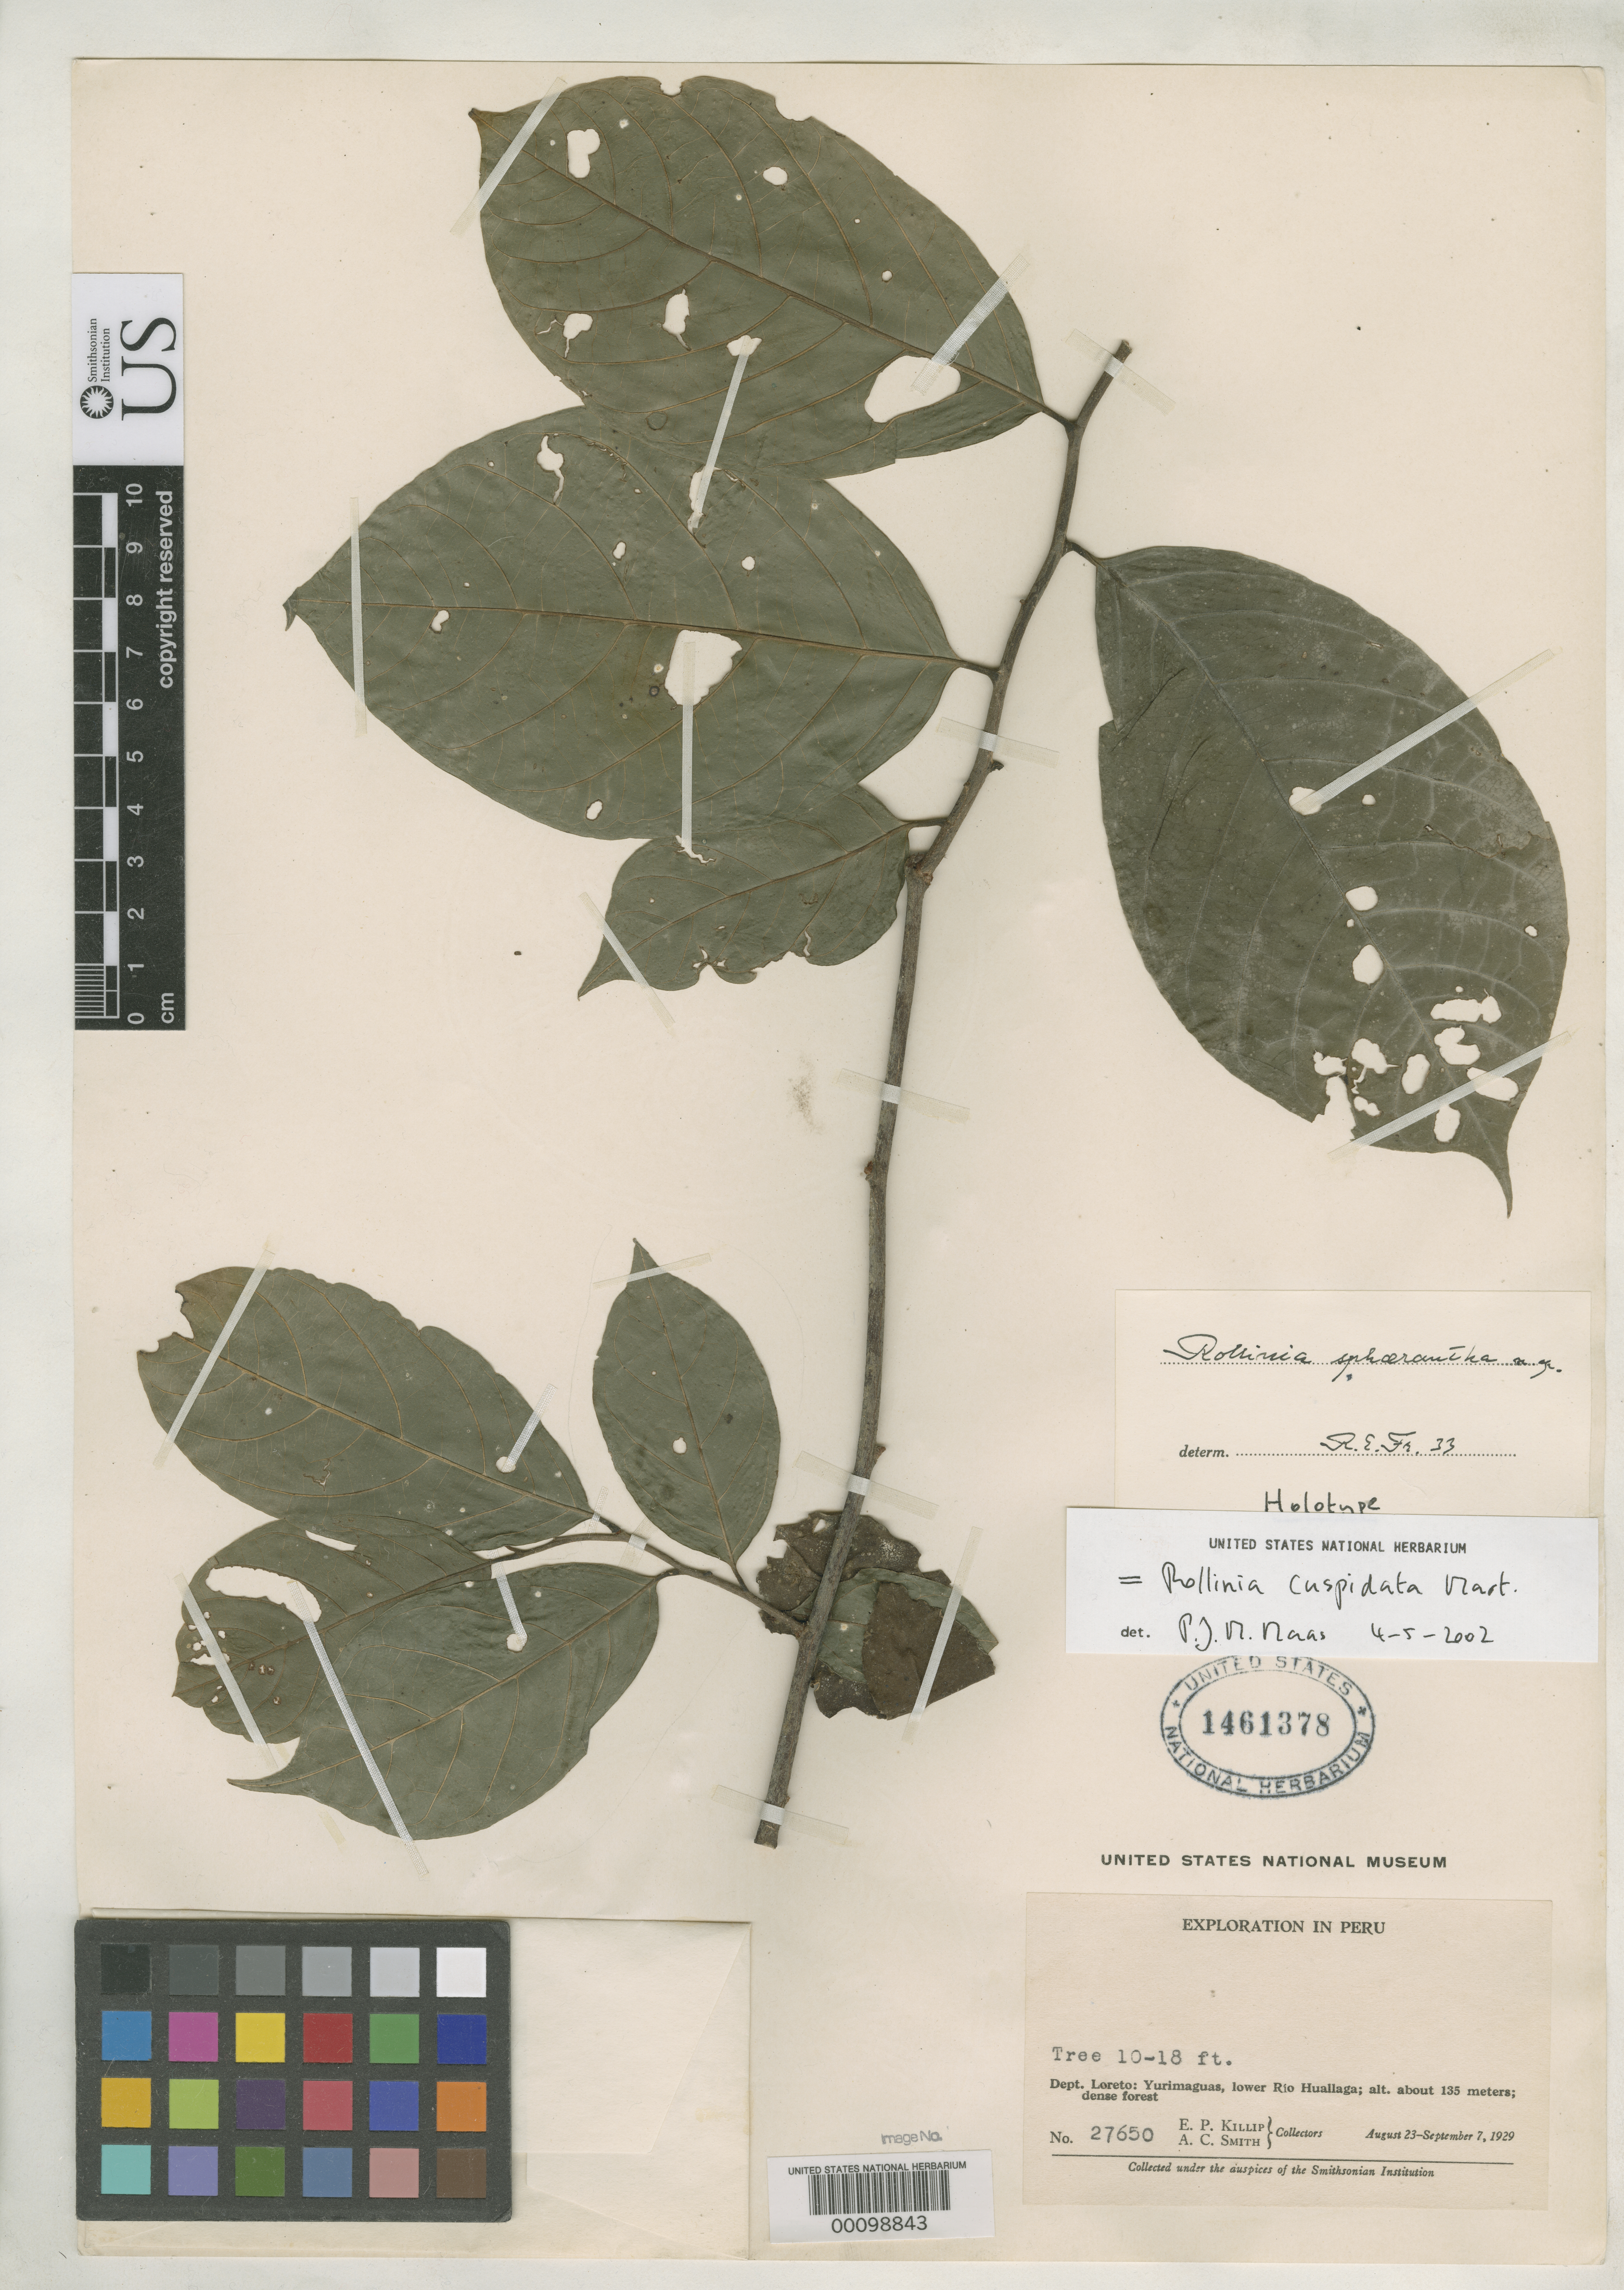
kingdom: Plantae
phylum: Tracheophyta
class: Magnoliopsida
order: Magnoliales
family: Annonaceae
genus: Rollinia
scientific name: Rollinia sphaerantha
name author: R.E. Fr.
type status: Holotype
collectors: E. P. Killip & A. C. Smith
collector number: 27650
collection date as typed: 23 Aug 1929 to 07 Sep 1929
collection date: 1929-08-23/1929-09-07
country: Peru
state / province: Loreto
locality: Yurimaguas, lower Rio Huallaga.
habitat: Dense forest.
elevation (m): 135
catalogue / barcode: US 1461378